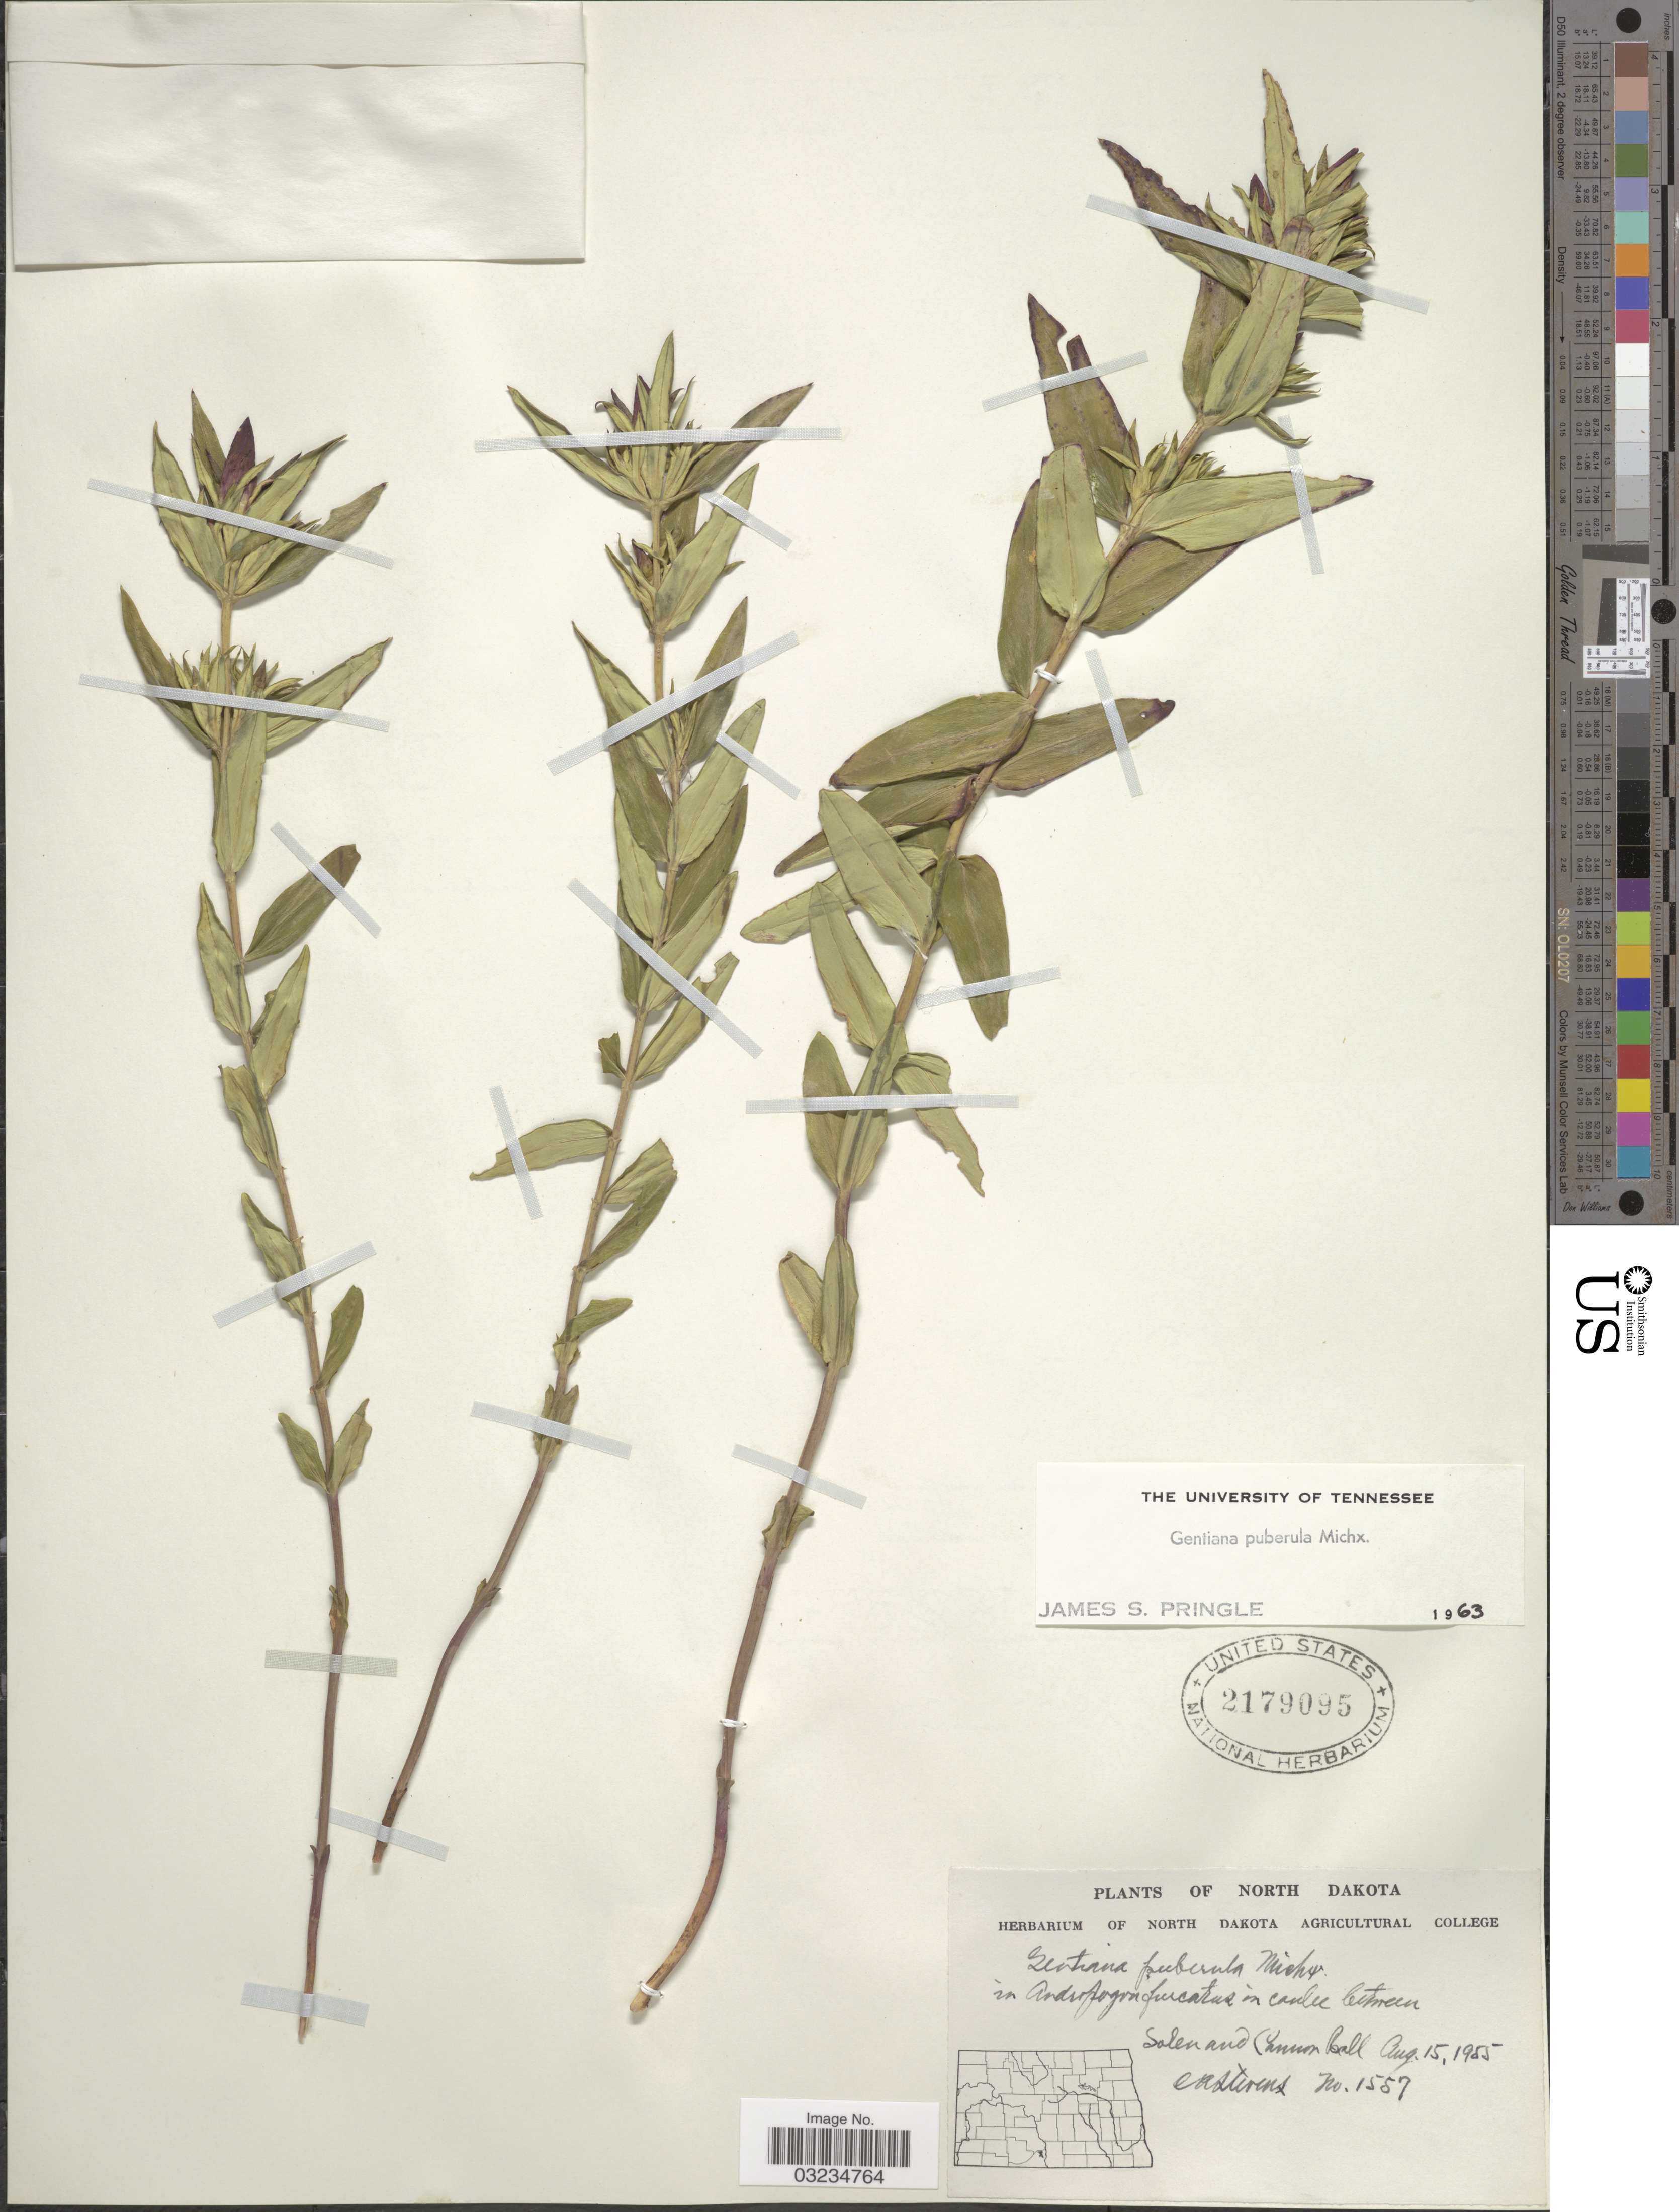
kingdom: Plantae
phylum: Tracheophyta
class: Magnoliopsida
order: Gentianales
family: Gentianaceae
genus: Gentiana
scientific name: Gentiana puberula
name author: Michx.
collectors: O. A. Stevens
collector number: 1557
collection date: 1955-08-15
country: United States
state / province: North Dakota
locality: Solen and Cannon Ball.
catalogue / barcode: US 2179095